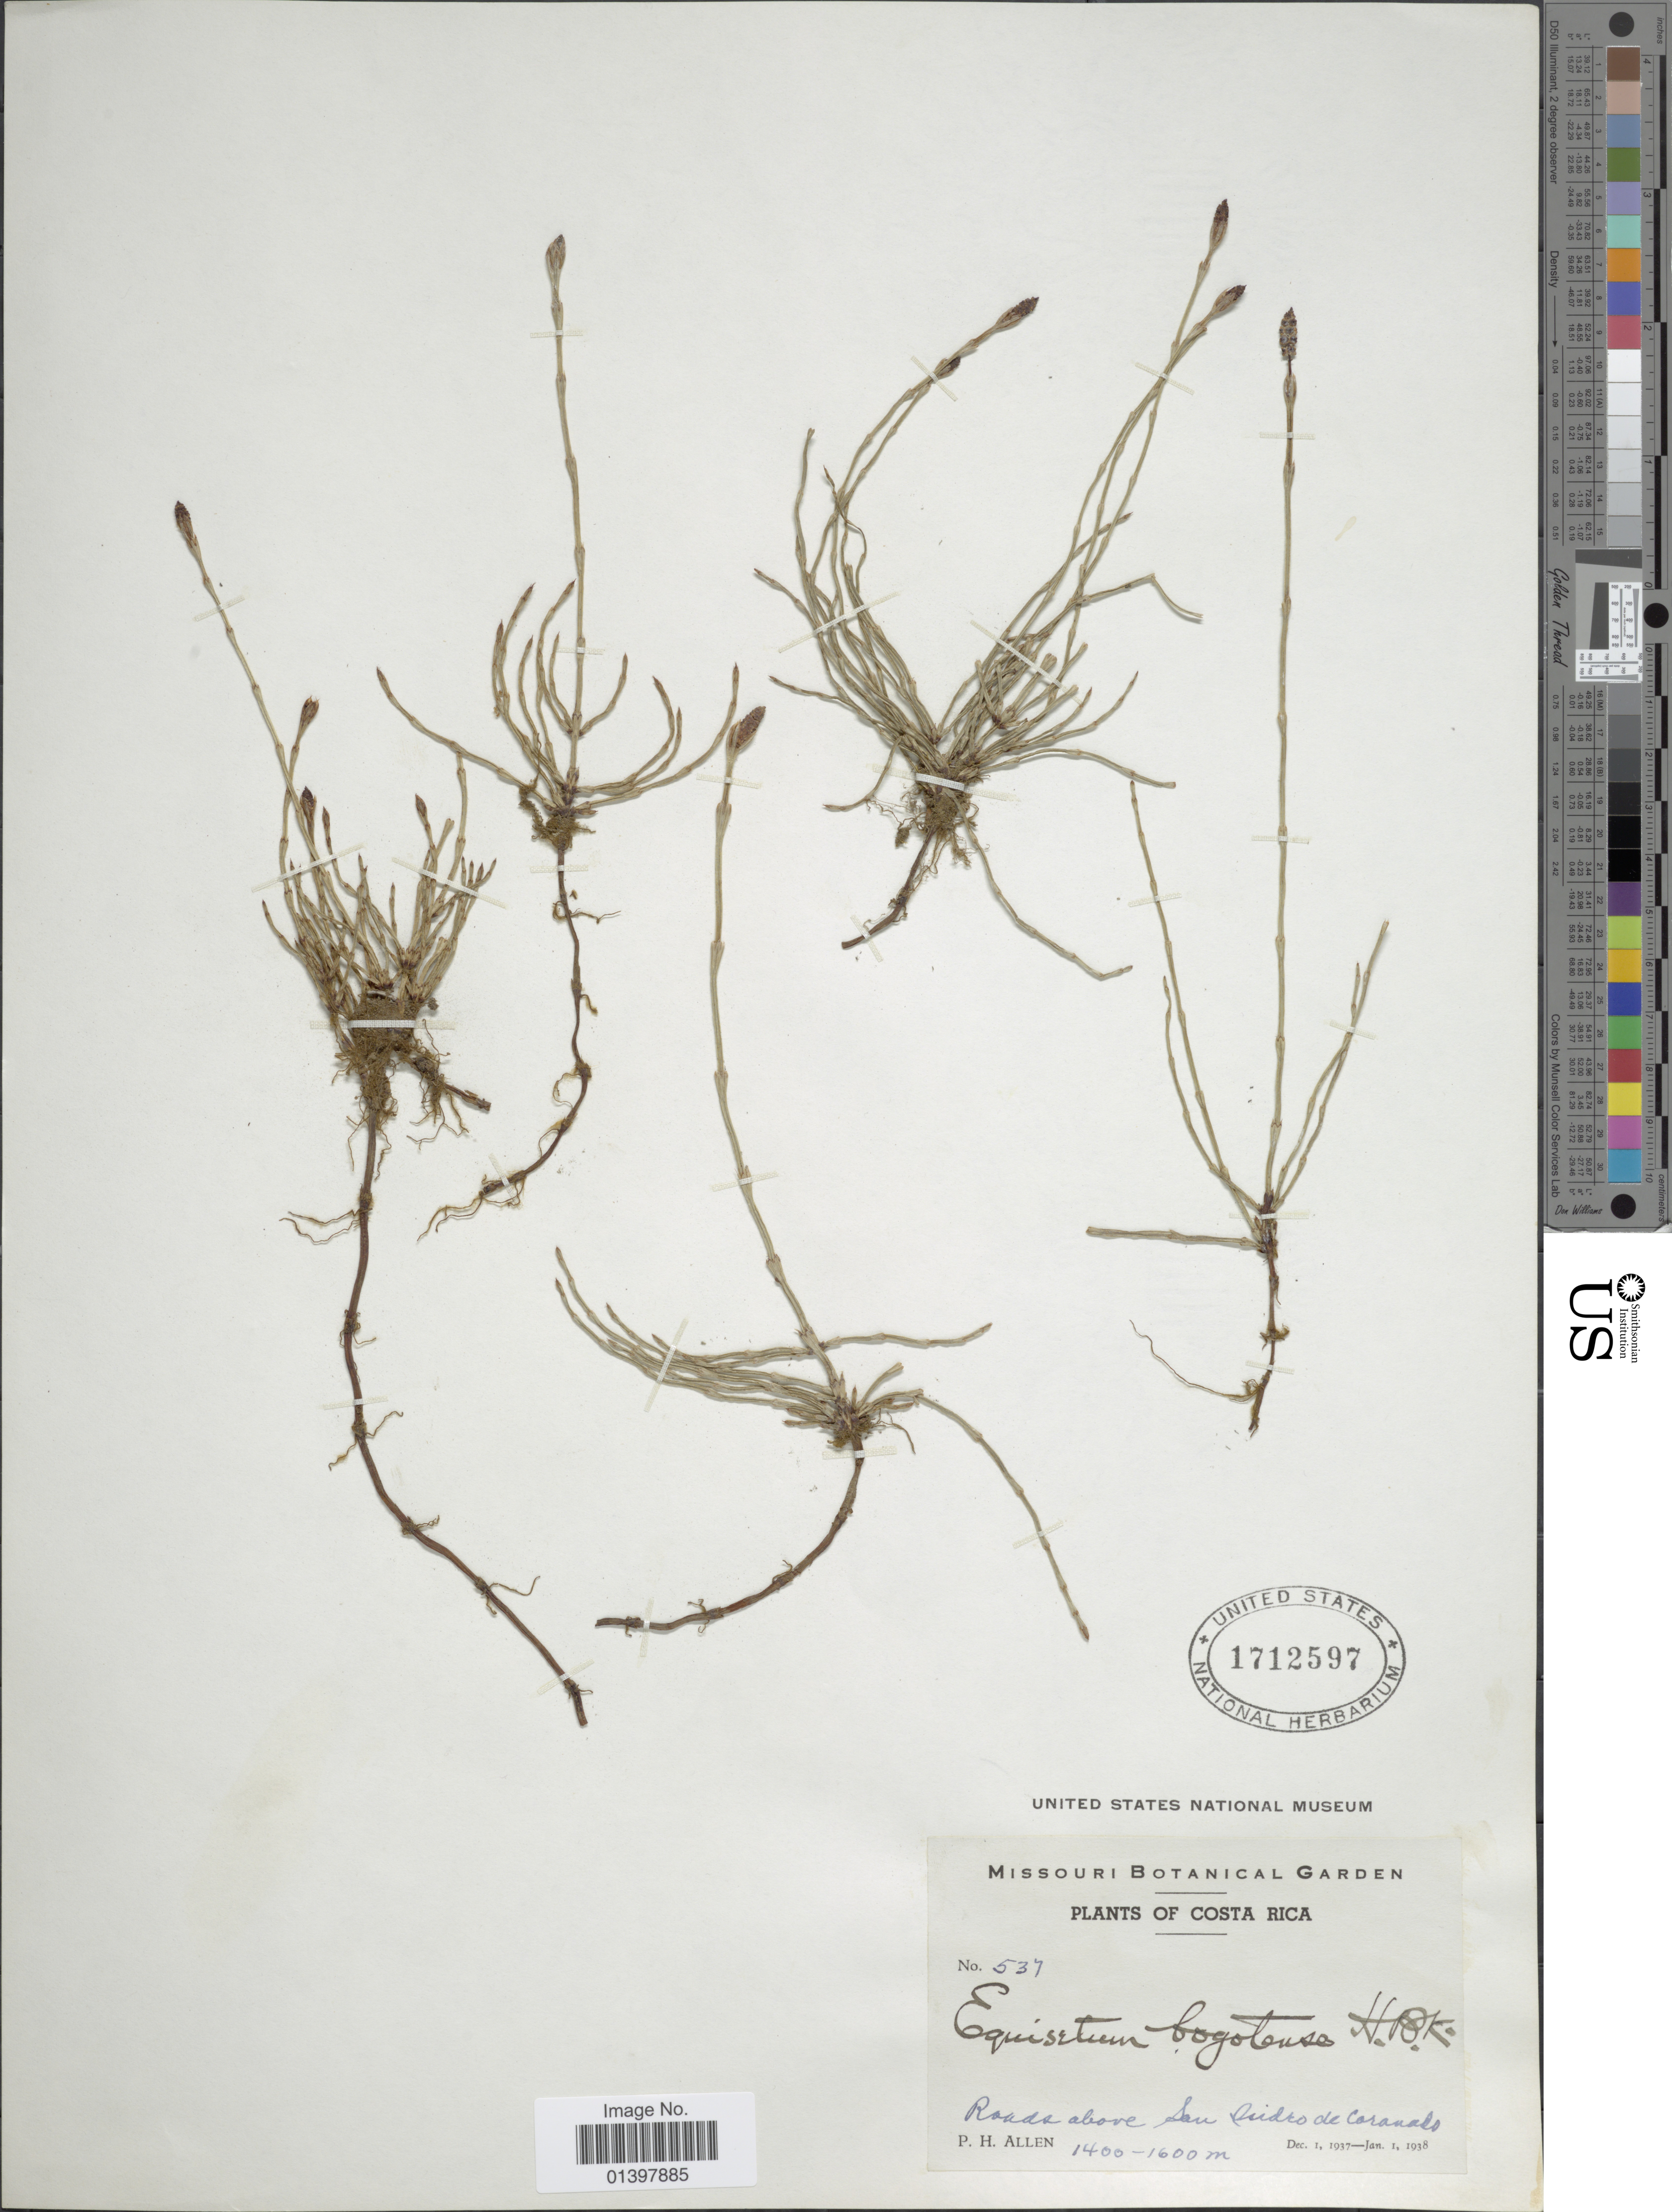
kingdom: Plantae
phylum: Tracheophyta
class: Polypodiopsida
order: Equisetales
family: Equisetaceae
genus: Equisetum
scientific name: Equisetum bogotense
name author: Kunth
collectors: P. H. Allen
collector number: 537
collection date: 1937-12-01/1938-01-01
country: Costa Rica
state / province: San José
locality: Roads above San Isidro de Coronado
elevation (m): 1400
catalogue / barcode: US 1712597